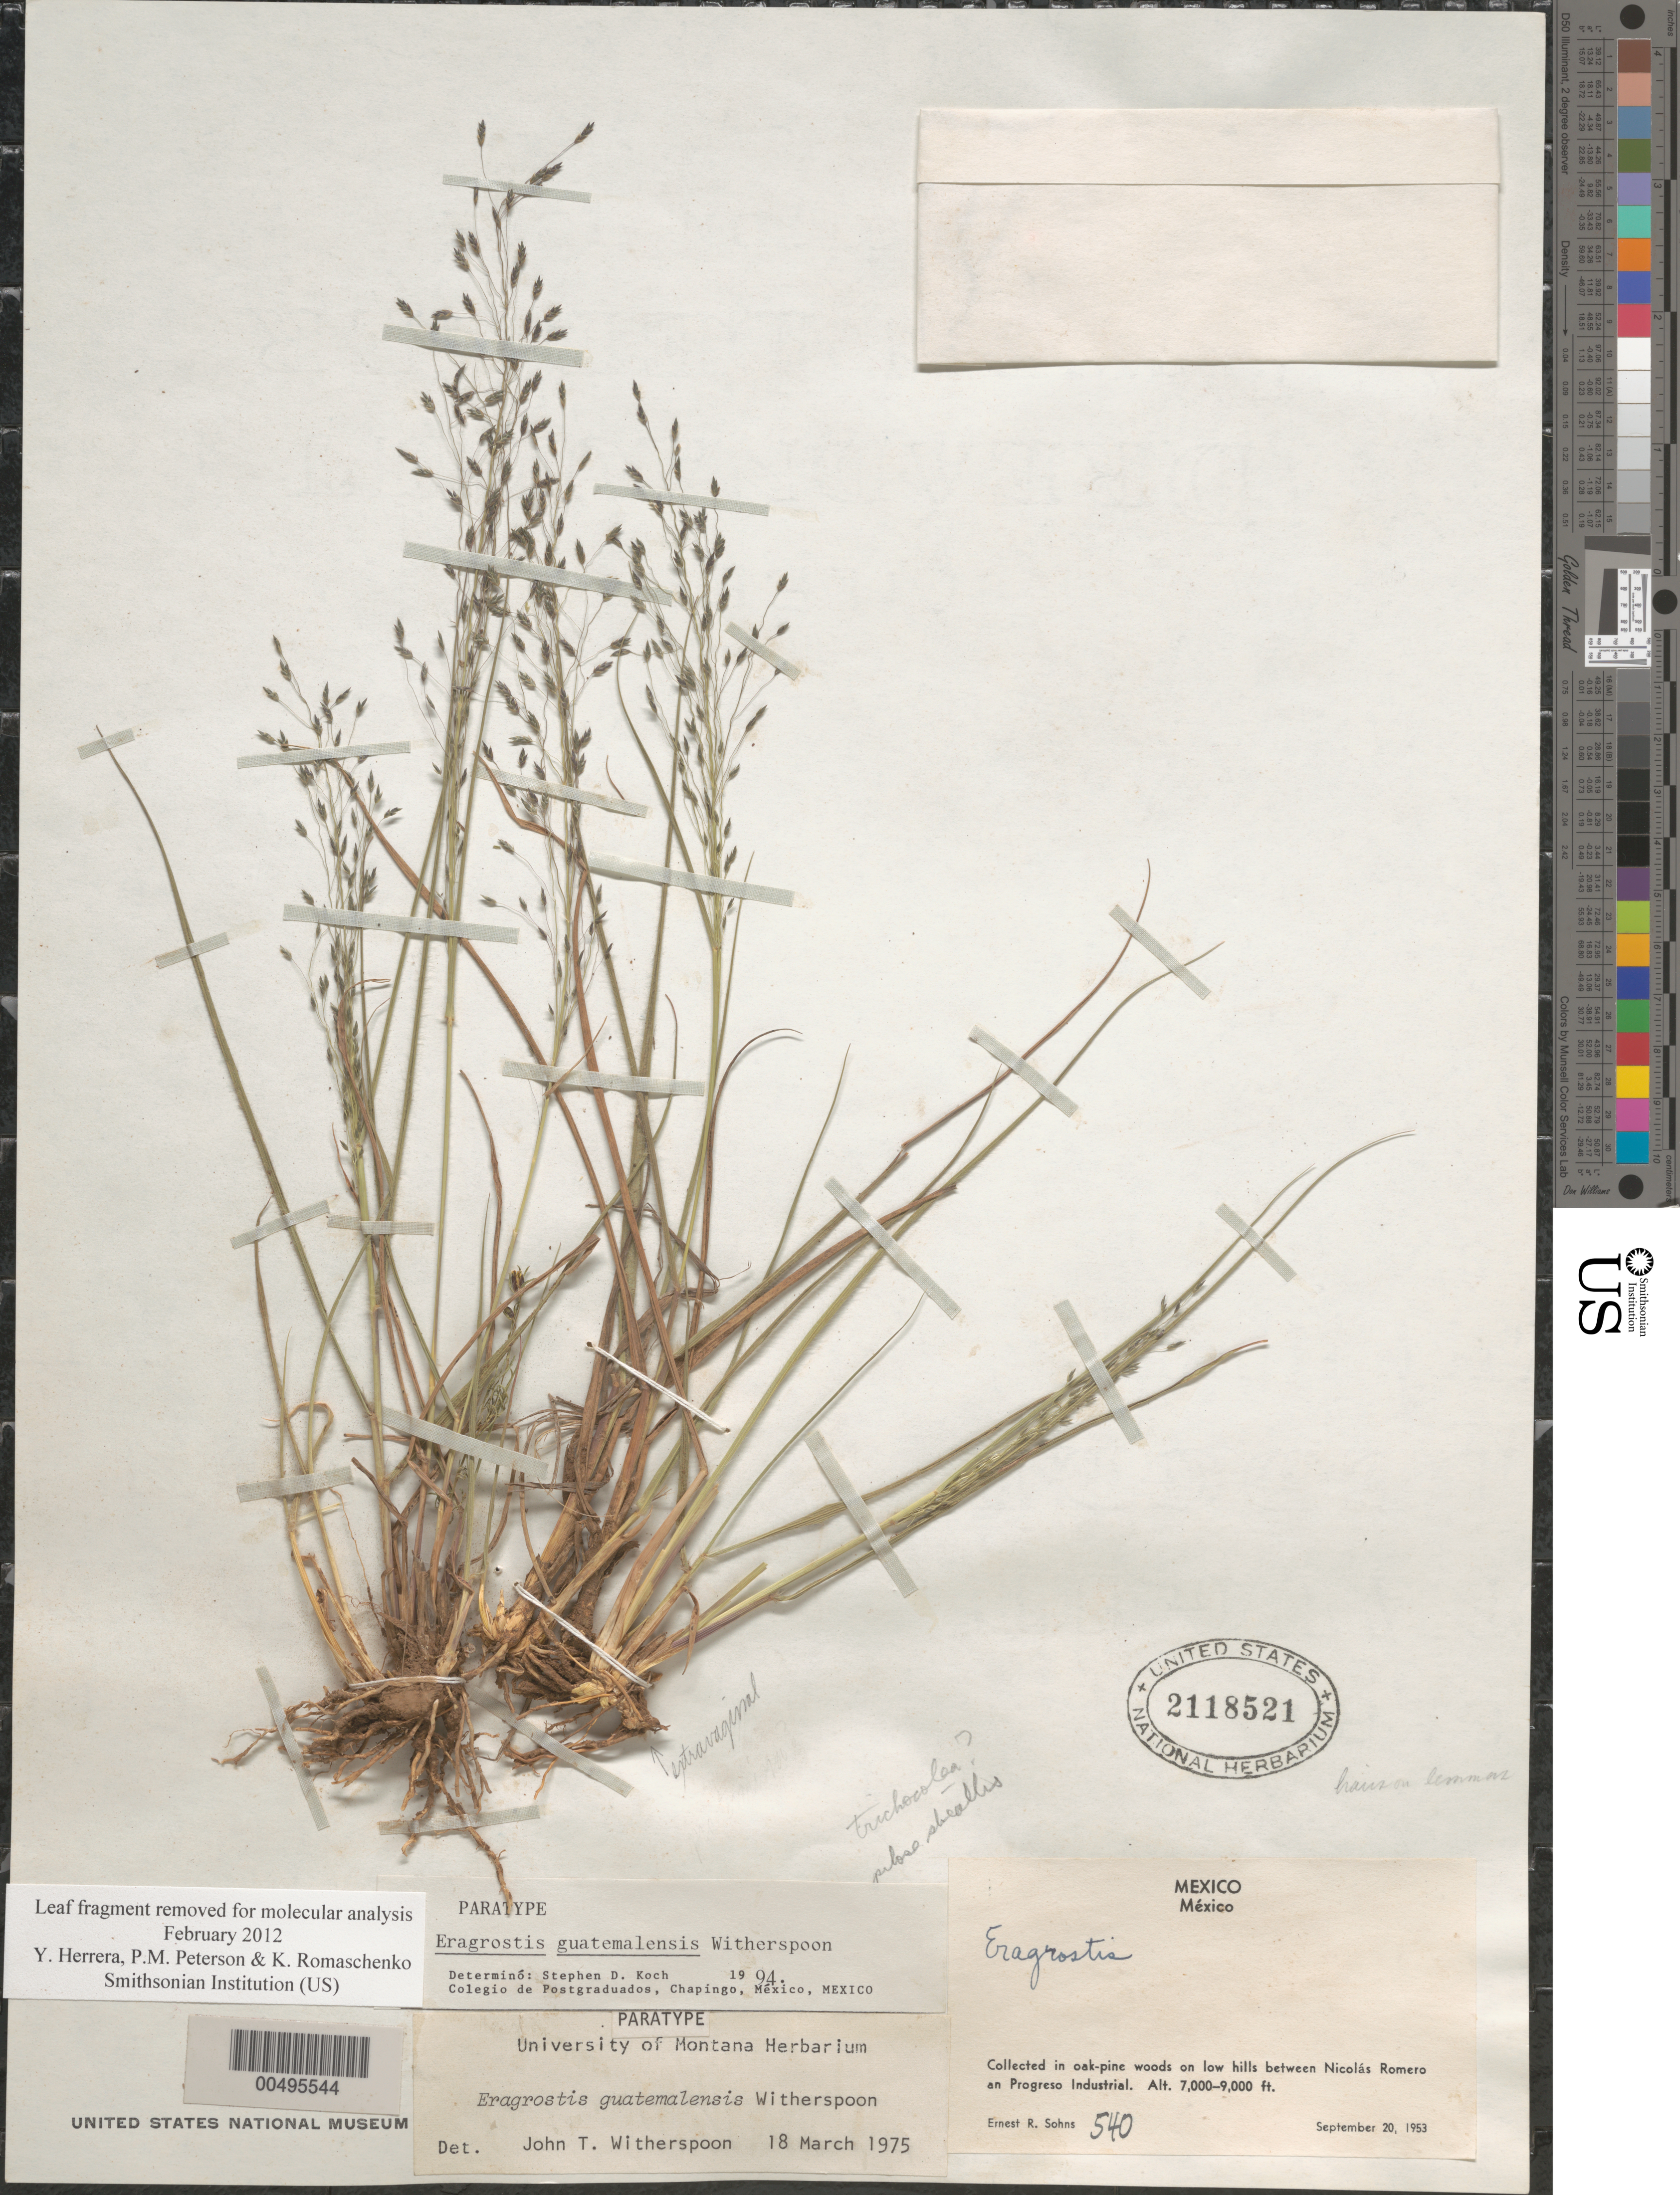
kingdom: Plantae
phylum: Tracheophyta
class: Liliopsida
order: Poales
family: Poaceae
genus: Eragrostis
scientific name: Eragrostis guatemalensis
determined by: Koch, S. D.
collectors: E. R. Sohns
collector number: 540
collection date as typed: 20 Sep 1953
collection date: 1953-09-20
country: Mexico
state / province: México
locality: Between Nicolás Romero and Progreso Industrial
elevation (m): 2134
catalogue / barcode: US 2118521